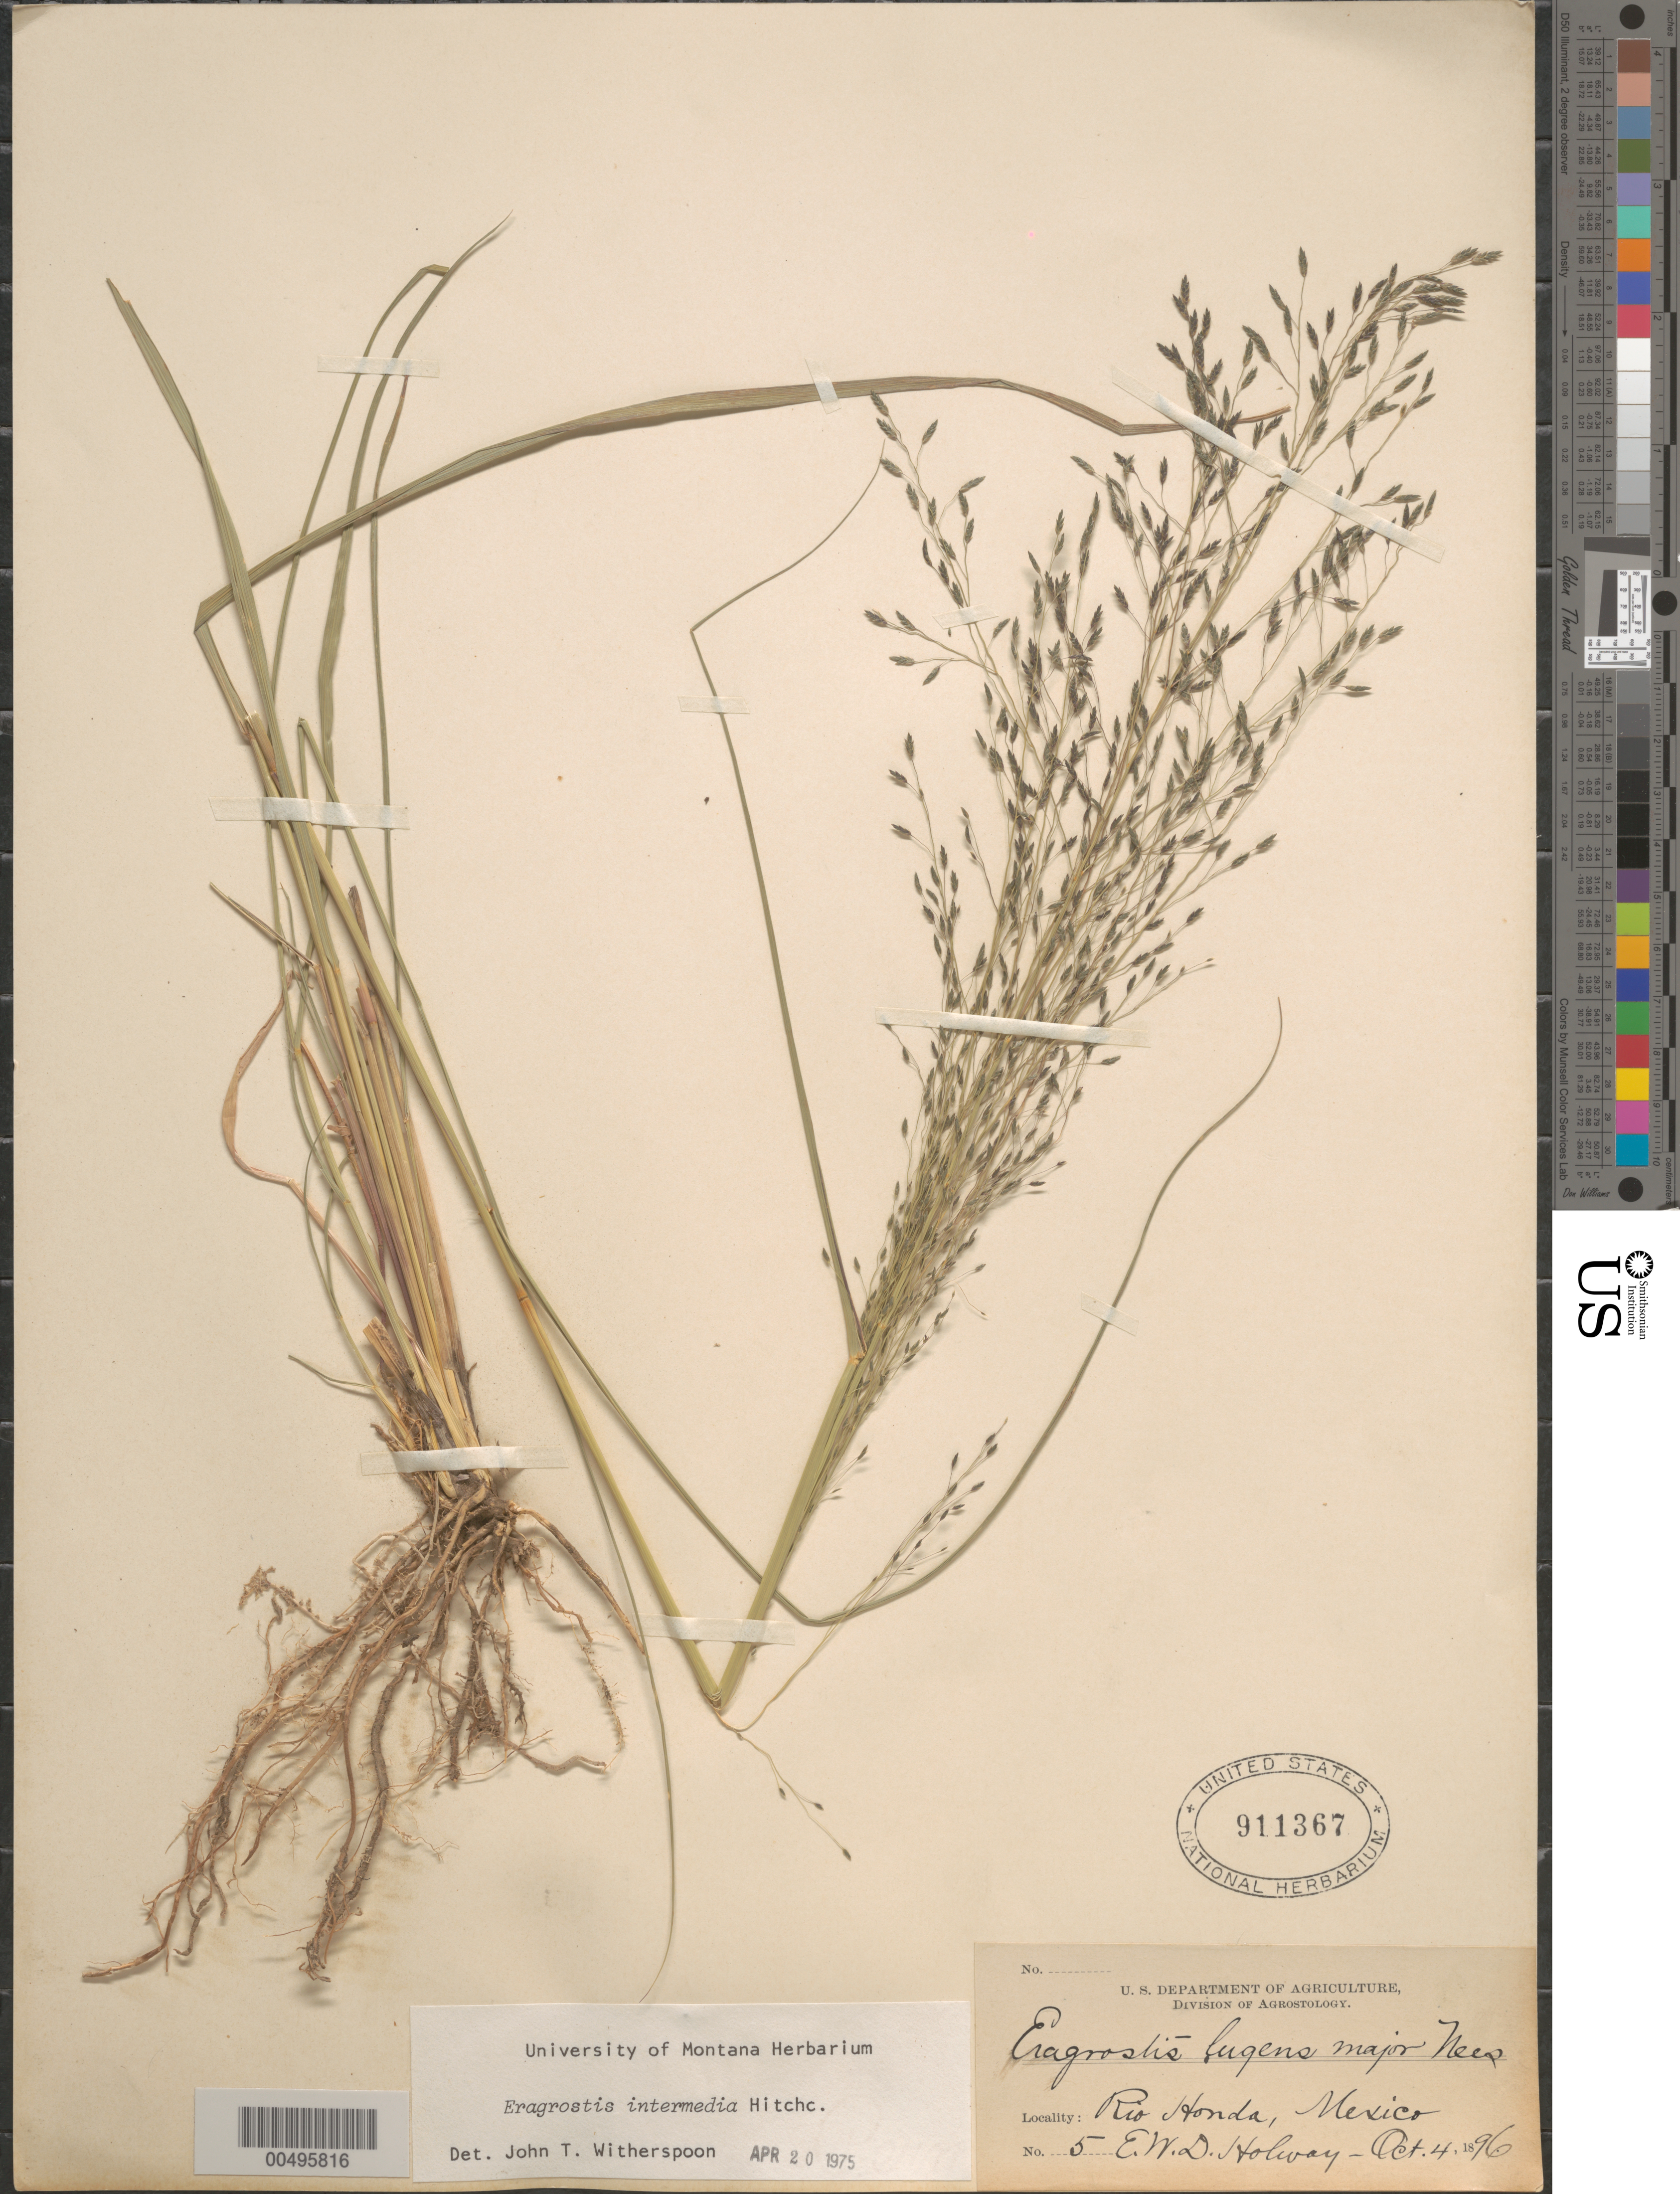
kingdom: Plantae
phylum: Tracheophyta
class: Liliopsida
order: Poales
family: Poaceae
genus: Eragrostis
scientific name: Eragrostis intermedia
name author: Hitchc.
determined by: Witherspoon, John T.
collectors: E. W. D. Holway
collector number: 5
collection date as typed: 4 Oct 1896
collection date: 1896-10-04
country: Mexico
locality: Rio Hondo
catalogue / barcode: US 911367